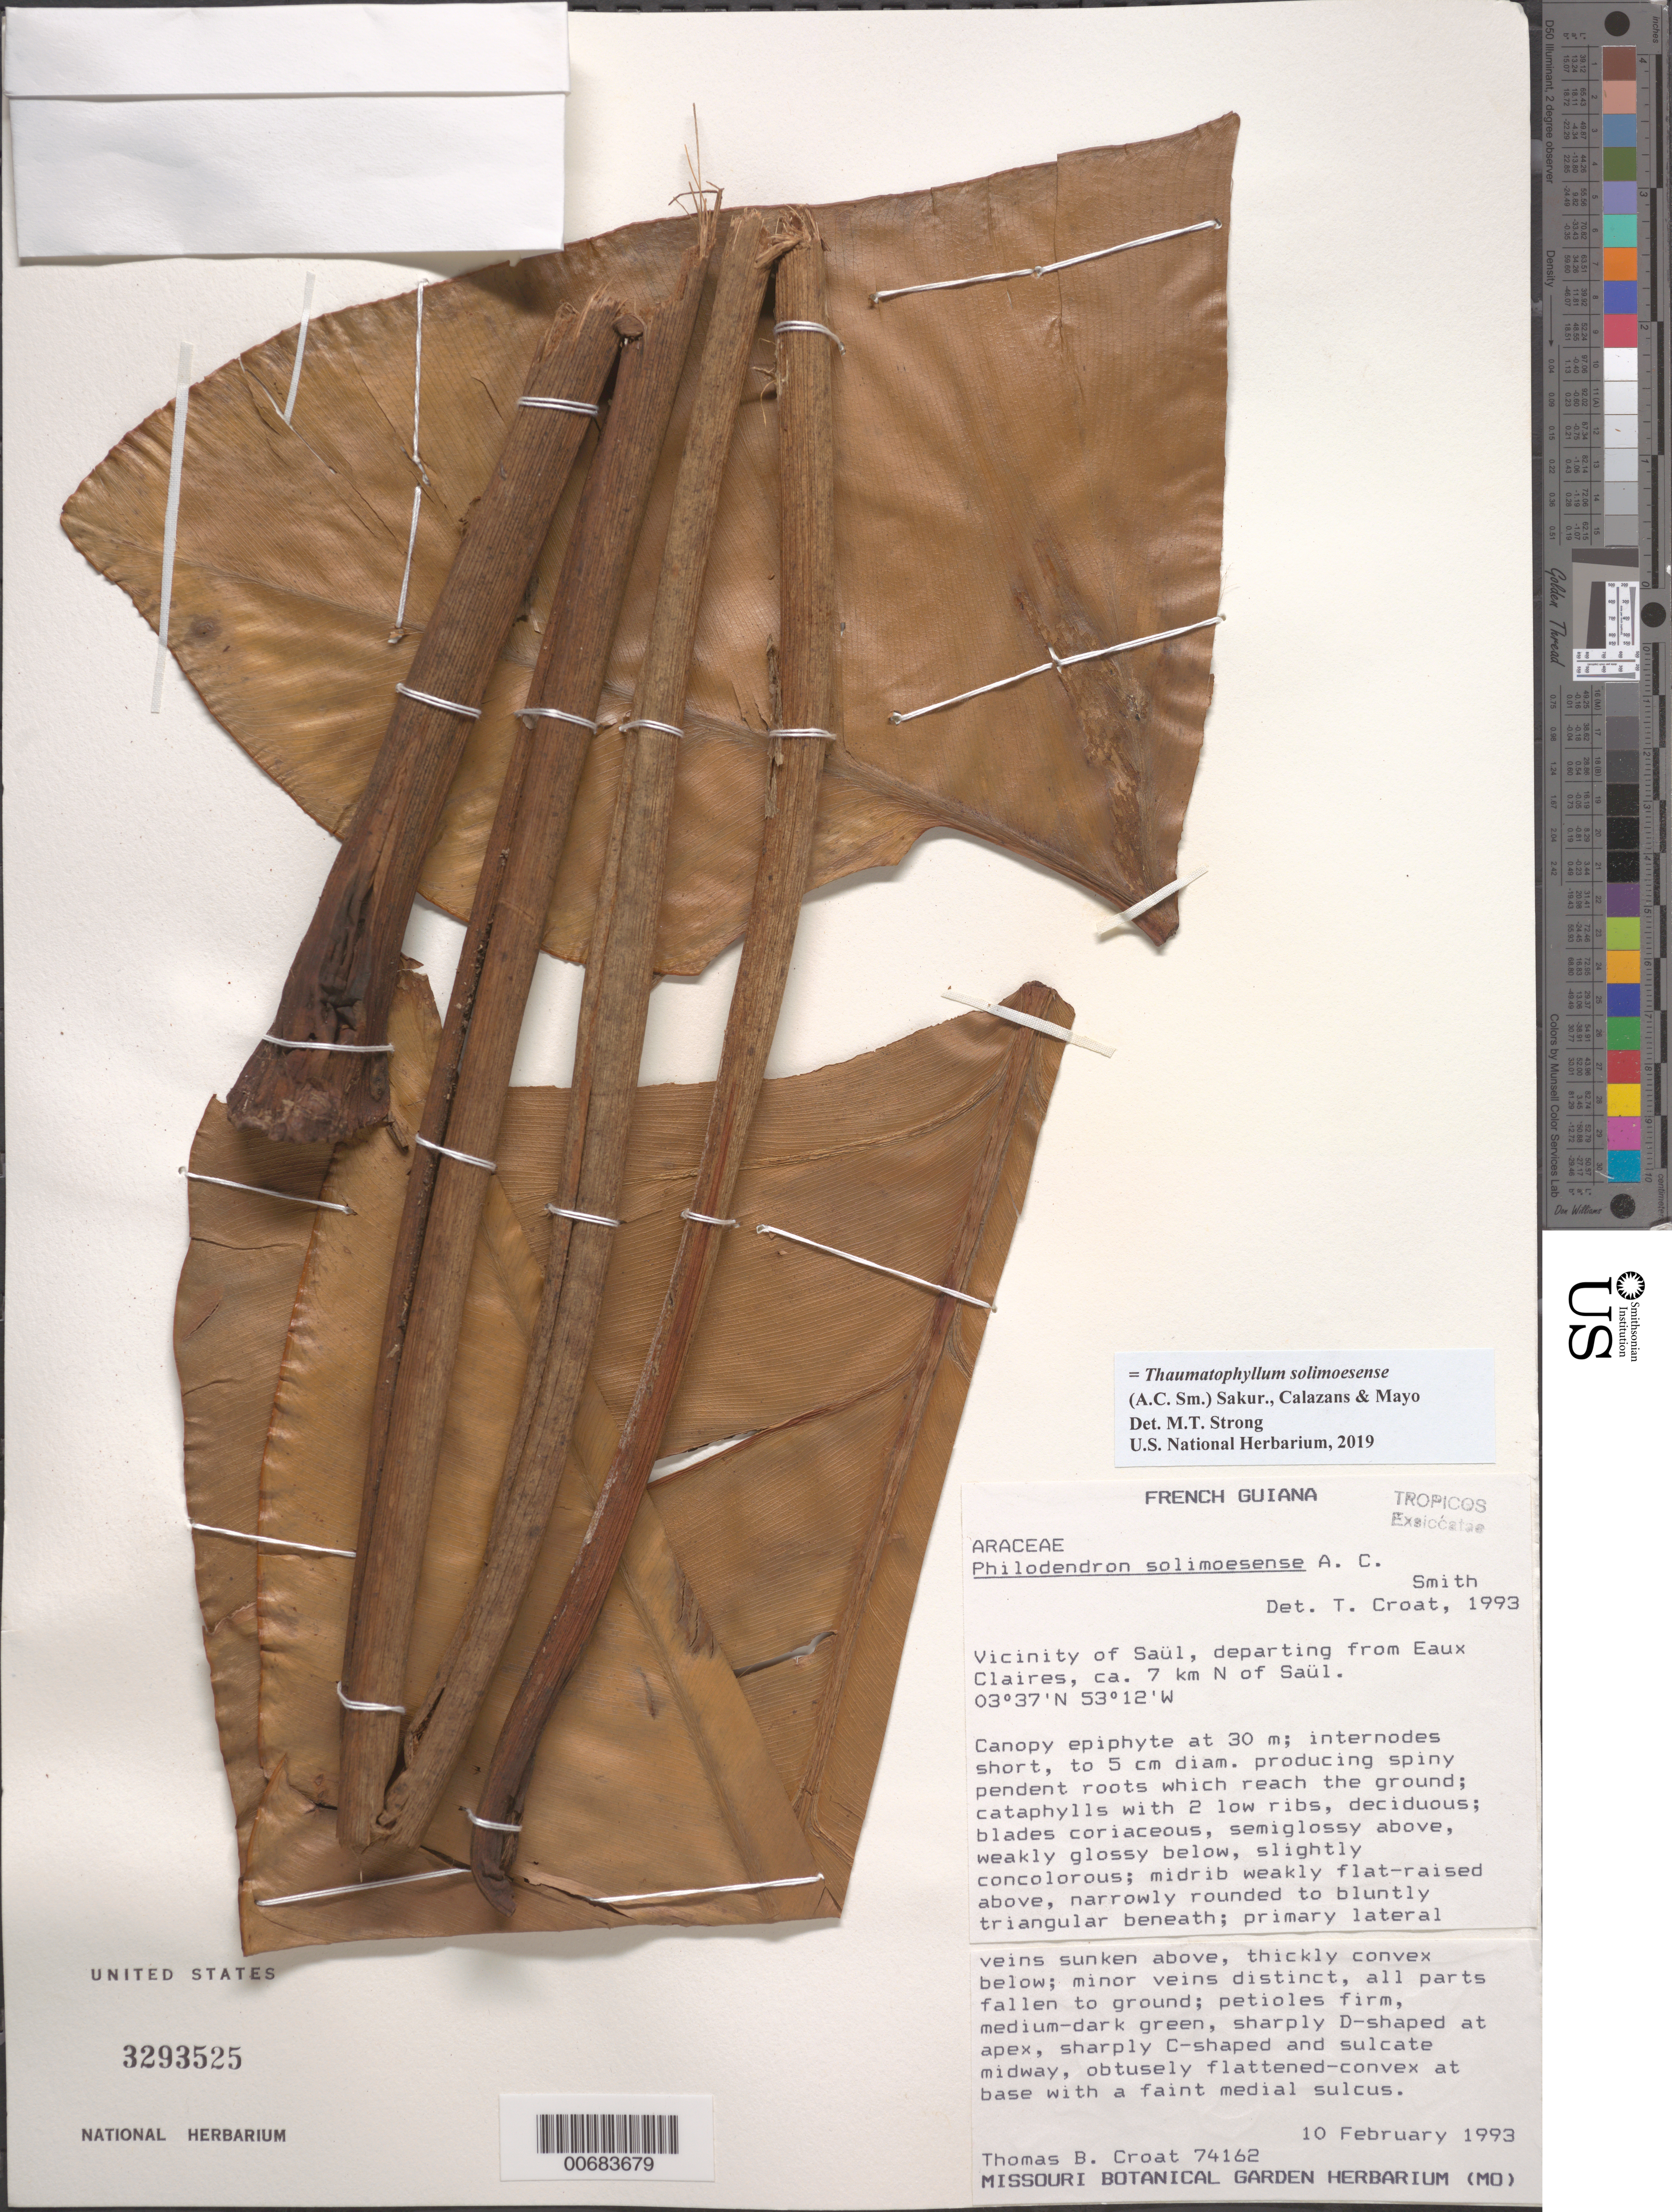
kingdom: Plantae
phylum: Tracheophyta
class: Liliopsida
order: Alismatales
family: Araceae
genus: Thaumatophyllum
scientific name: Thaumatophyllum solimoesense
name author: (A.C. Sm.) Sakur. et al.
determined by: Strong, Mark T., (BOT), Smithsonian Institution - National Museum of Natural History (UNITED STATES)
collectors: T. B. Croat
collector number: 74162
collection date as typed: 10-Feb-93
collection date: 1993-02-10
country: French Guiana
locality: Saül, Eaux Claires, ca. 7 km N of Saül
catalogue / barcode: US 3293525